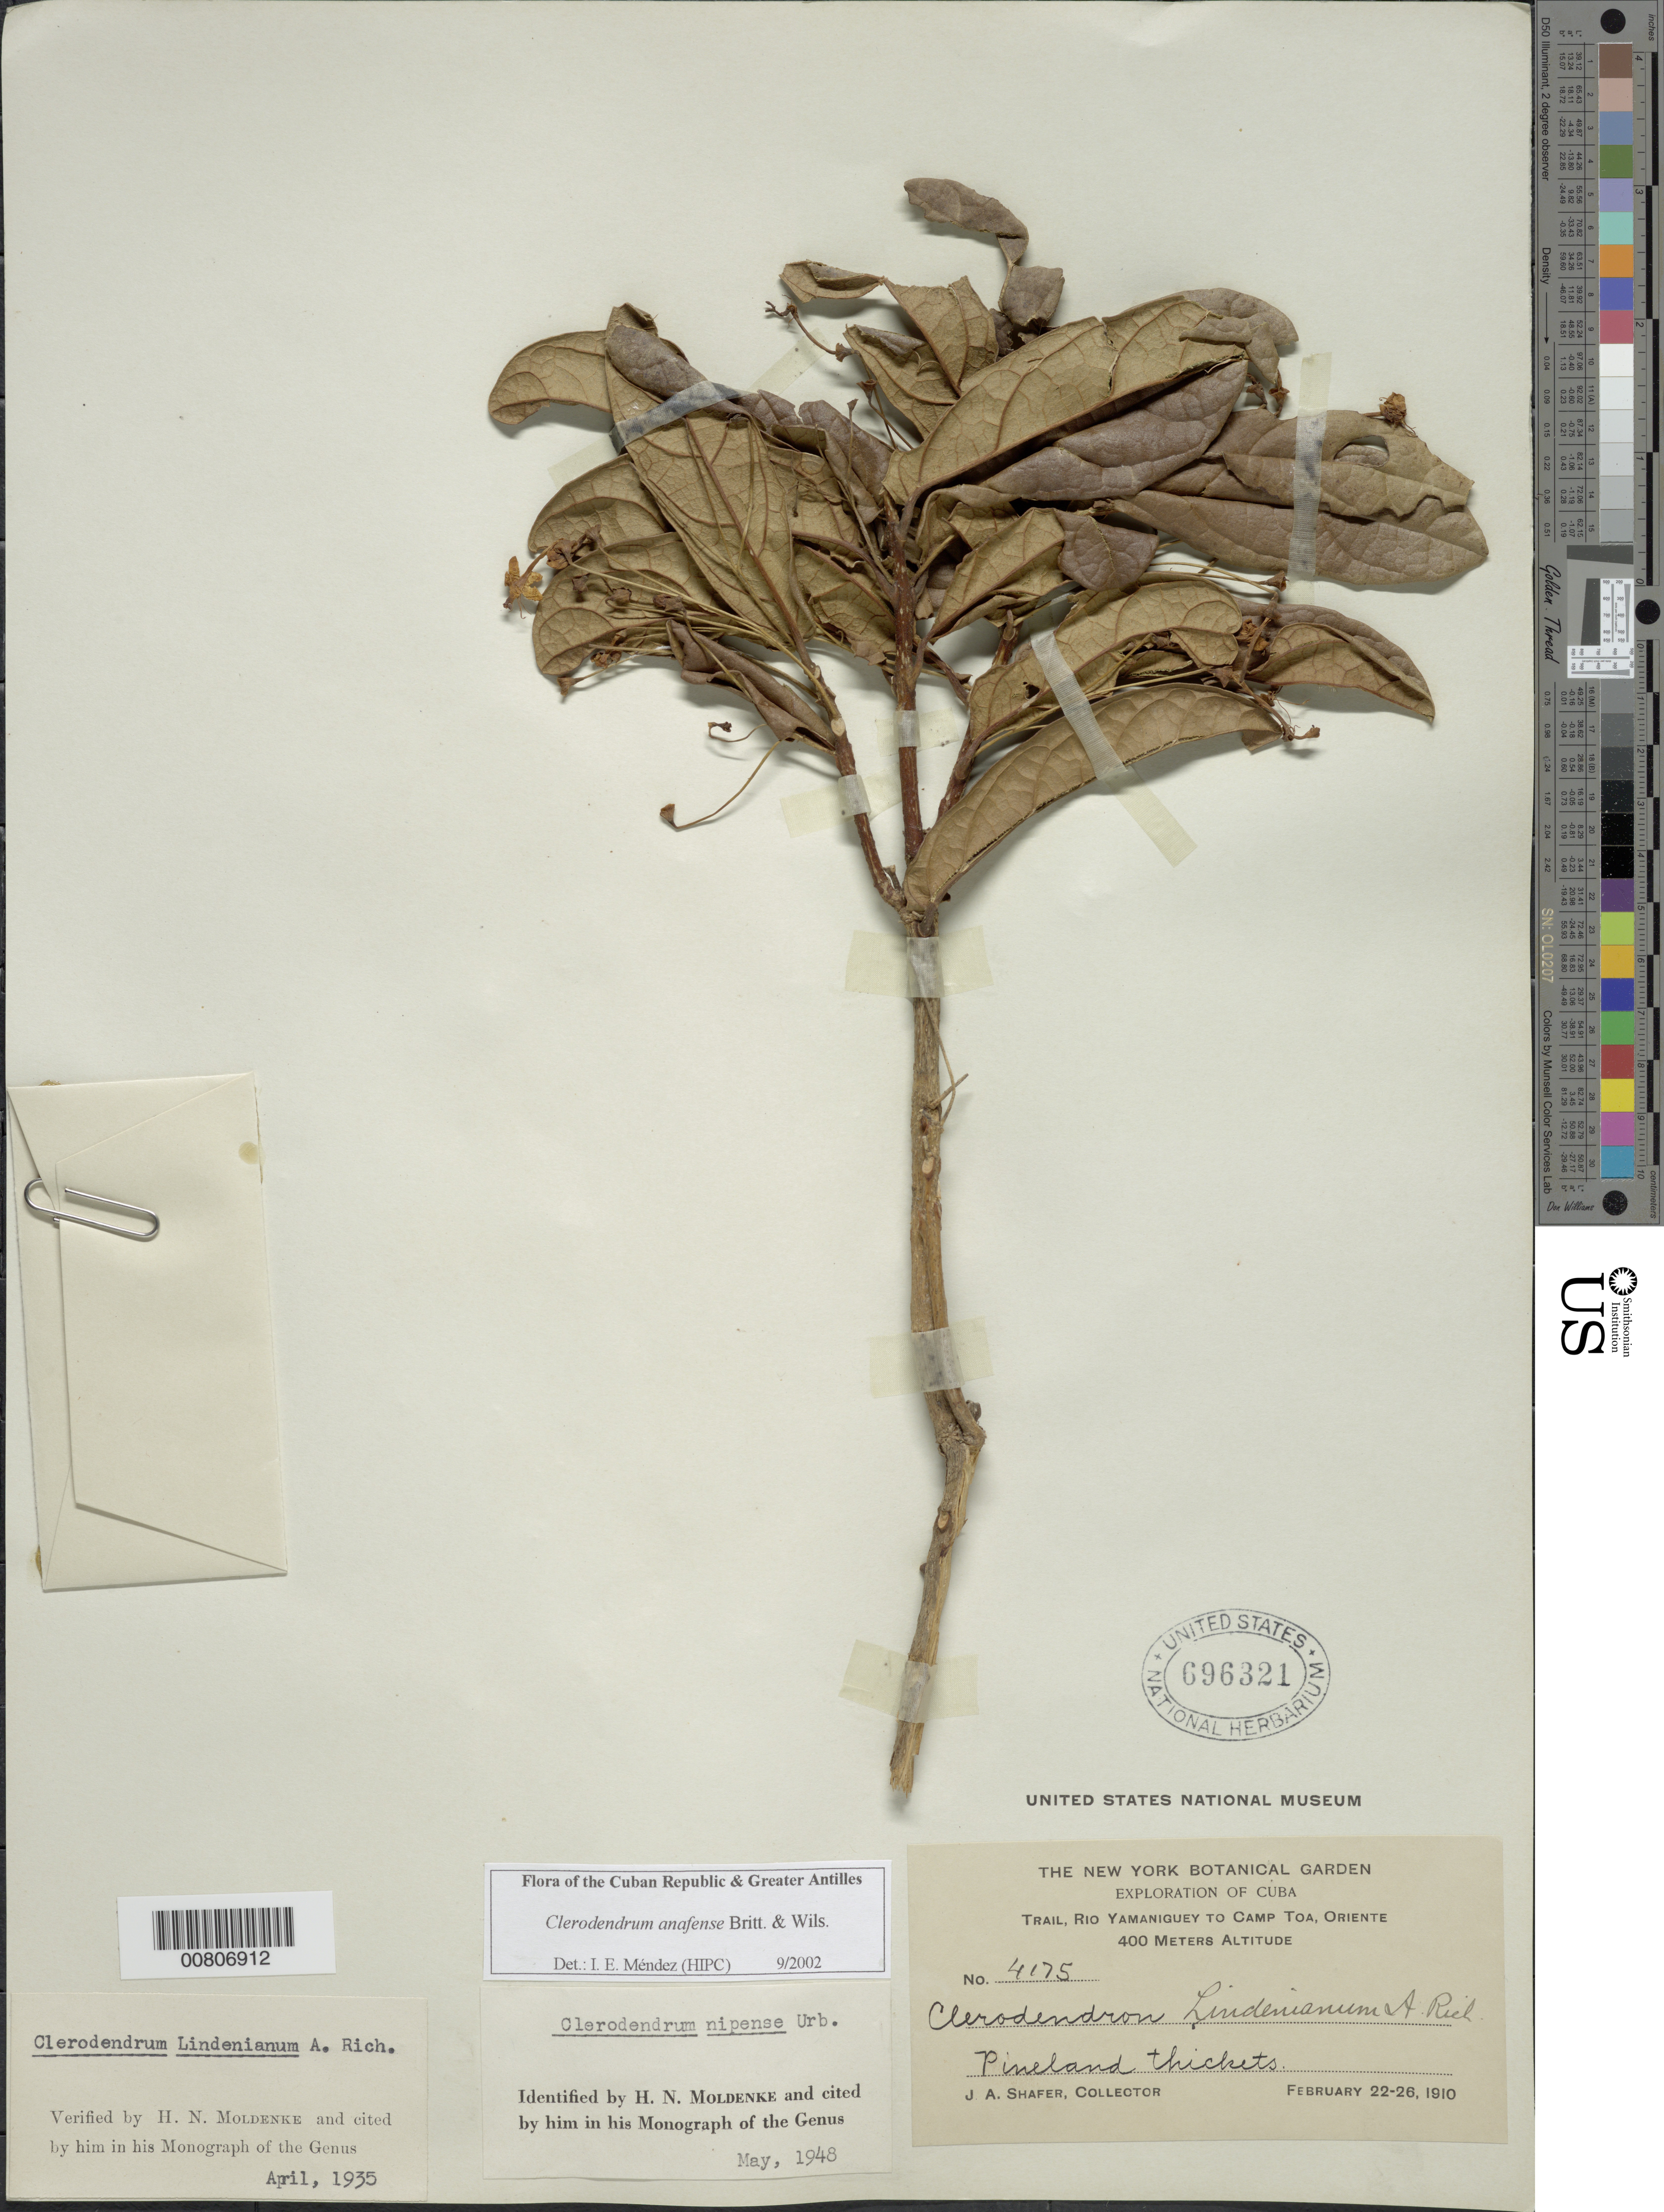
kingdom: Plantae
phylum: Tracheophyta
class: Magnoliopsida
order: Lamiales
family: Lamiaceae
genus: Clerodendrum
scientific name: Clerodendrum anafense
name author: Britton & P. Wilson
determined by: Méndez, Isidro E., (HIPC)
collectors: J. A. Shafer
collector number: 4175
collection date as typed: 22 Feb 1910 to 26 Feb 1910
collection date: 1910-02-22/1910-02-26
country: Cuba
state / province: Oriente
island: Cuba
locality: Río Yamaniguey to Camp Toa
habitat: Pineland thickets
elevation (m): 400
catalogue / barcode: US 696321